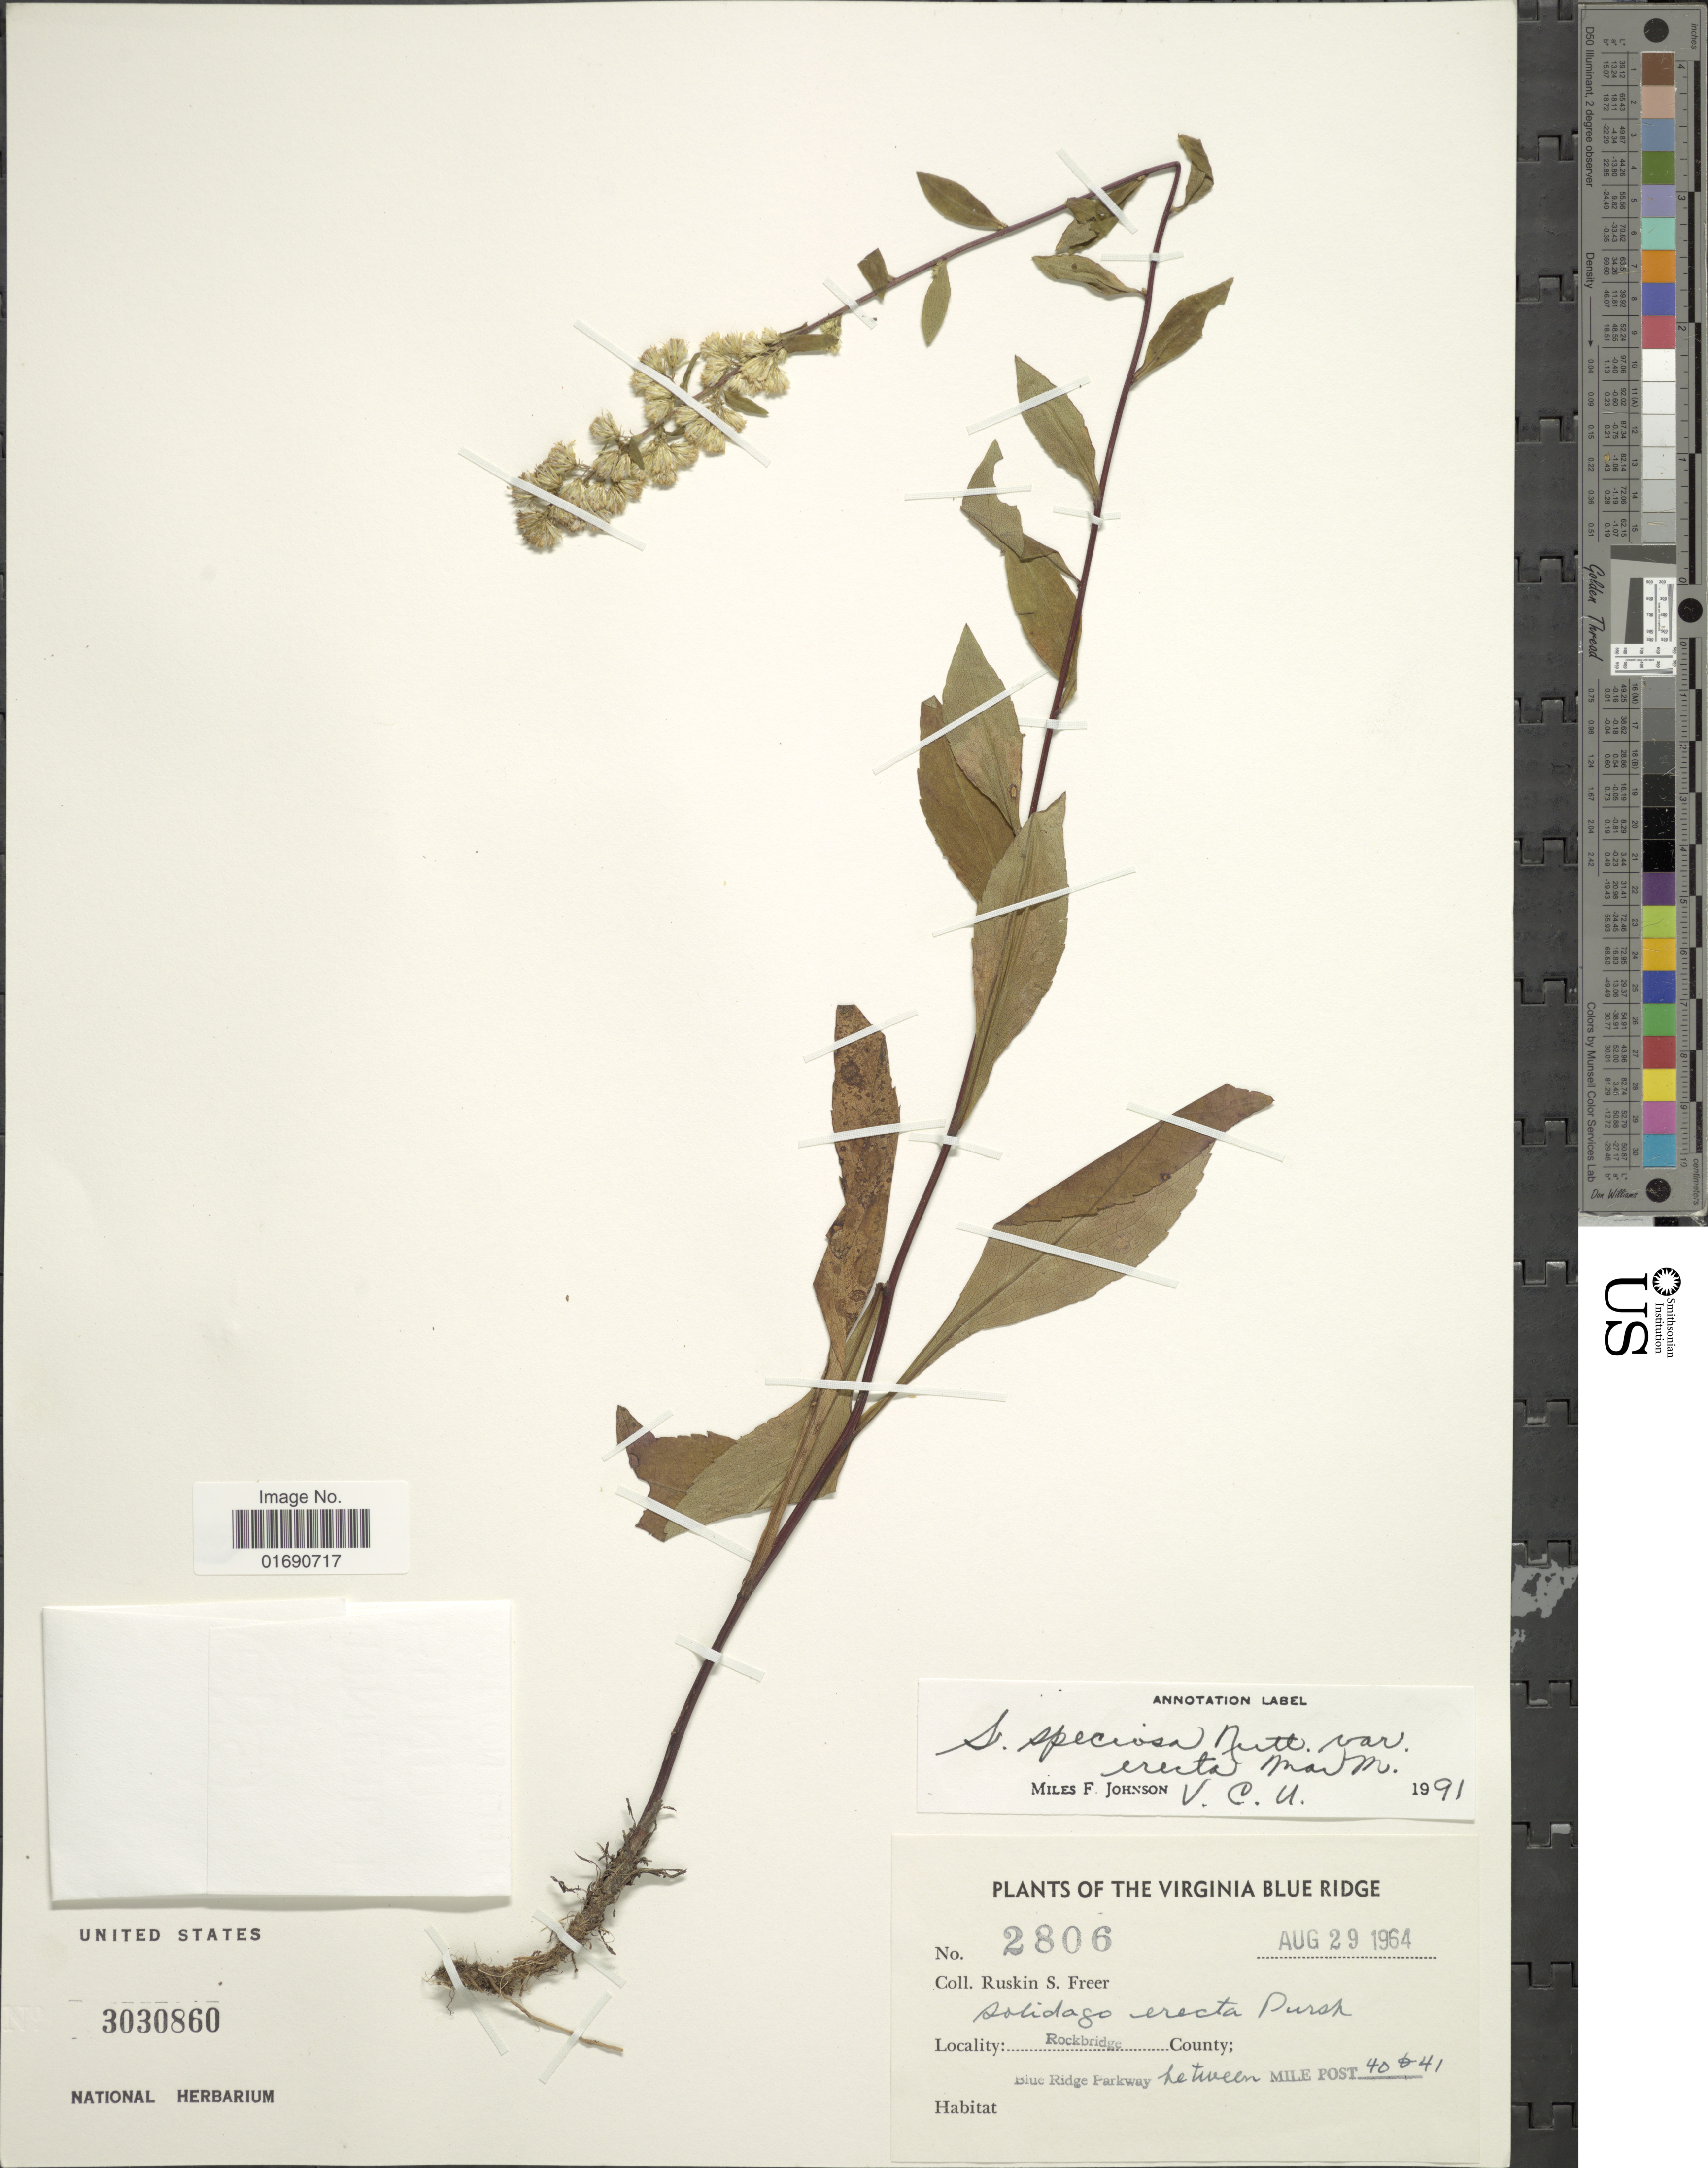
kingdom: Plantae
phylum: Tracheophyta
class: Magnoliopsida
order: Asterales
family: Asteraceae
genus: Solidago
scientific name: Solidago speciosa var. erecta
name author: (Pursh) MacMill.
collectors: R. Freer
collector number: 2806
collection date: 1964-08-29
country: United States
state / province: Virginia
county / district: Rockbridge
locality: The Virginia Blue Ridge, Rockbridge County; Blue Ridge Parkway between Mile Post 40641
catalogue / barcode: US 3030860